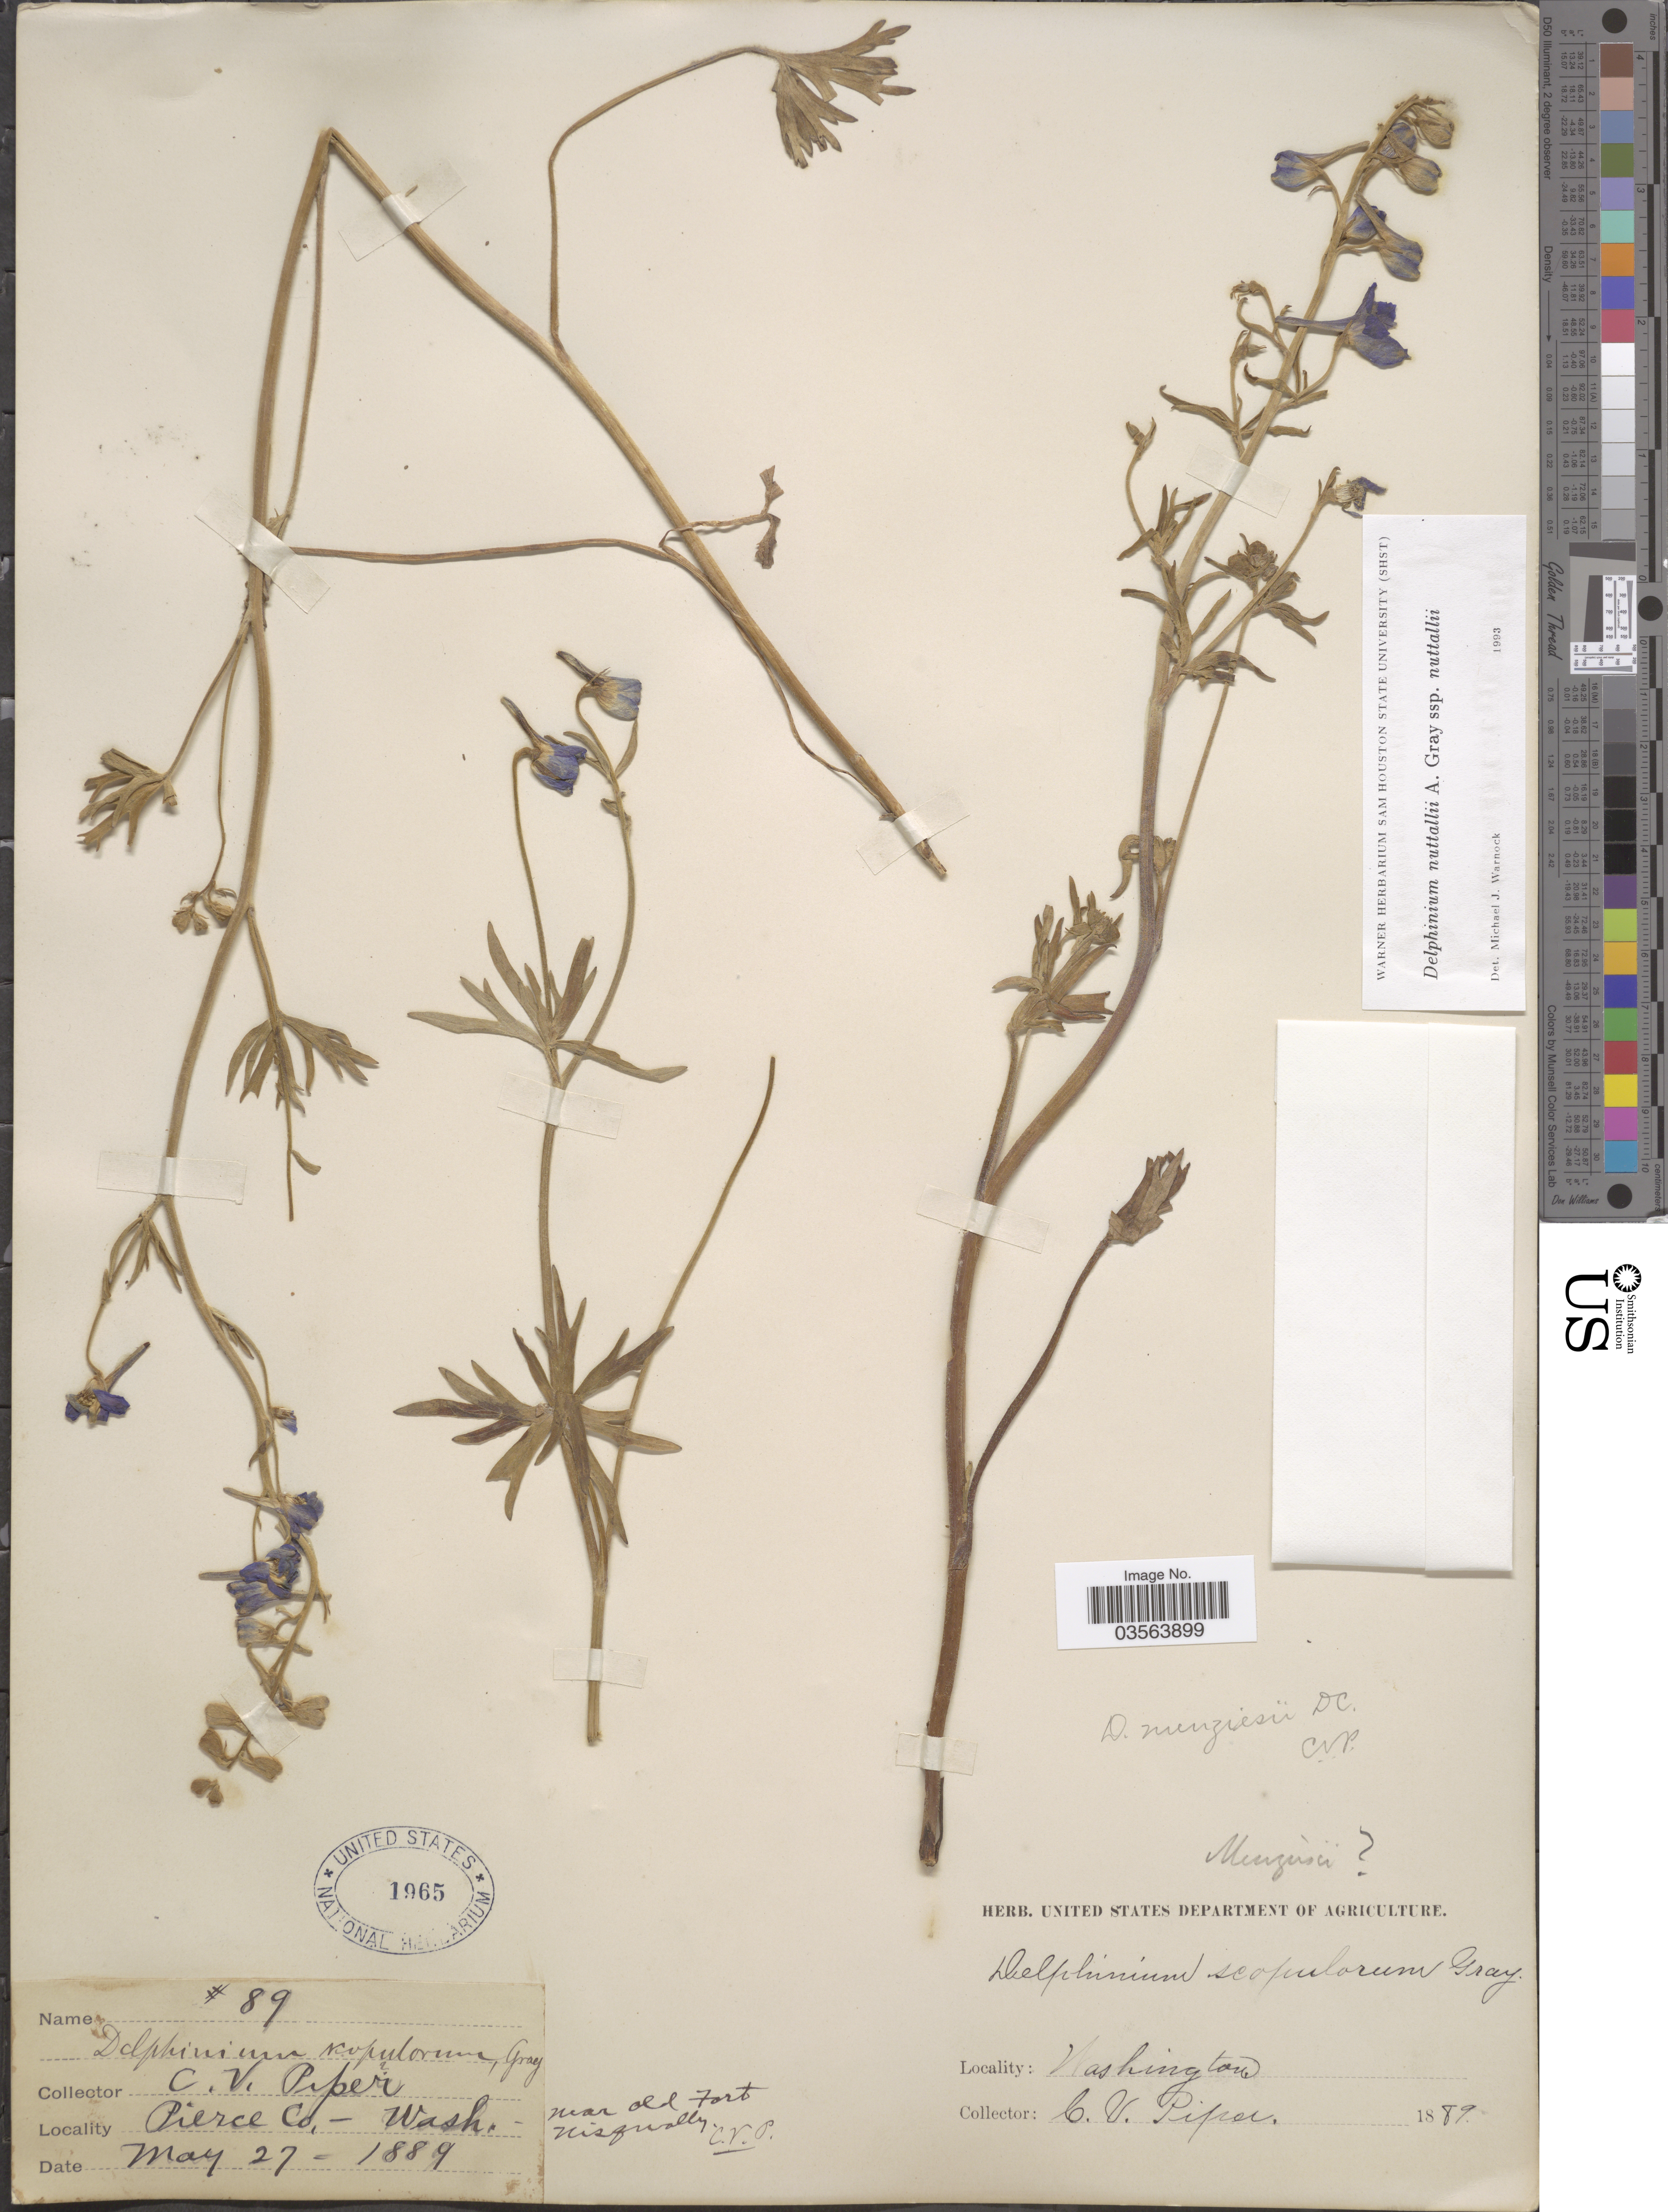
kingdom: Plantae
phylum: Tracheophyta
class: Magnoliopsida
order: Ranunculales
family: Ranunculaceae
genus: Delphinium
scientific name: Delphinium nuttallii subsp. nuttallii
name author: A. Gray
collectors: C. V. Piper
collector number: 89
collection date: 1889-05-27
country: United States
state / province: Washington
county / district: Pierce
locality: Pierce Co. Near old Fort Nisqually.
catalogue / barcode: US 1965